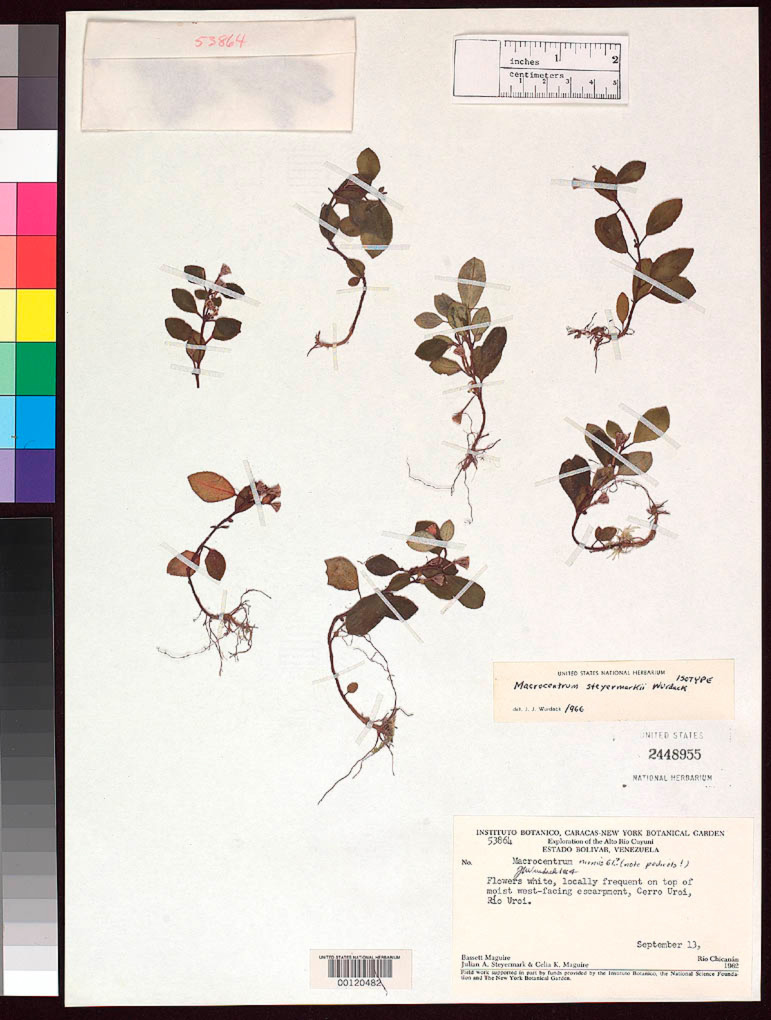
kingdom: Plantae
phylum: Tracheophyta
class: Magnoliopsida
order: Myrtales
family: Melastomataceae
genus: Macrocentrum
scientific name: Macrocentrum steyermarkii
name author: Wurdack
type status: Isotype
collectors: B. Maguire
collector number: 53864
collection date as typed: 13 Sep 1962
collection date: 1962-09-13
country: Venezuela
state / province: Bolivar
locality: Cerro Uroi.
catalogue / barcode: US 2448955